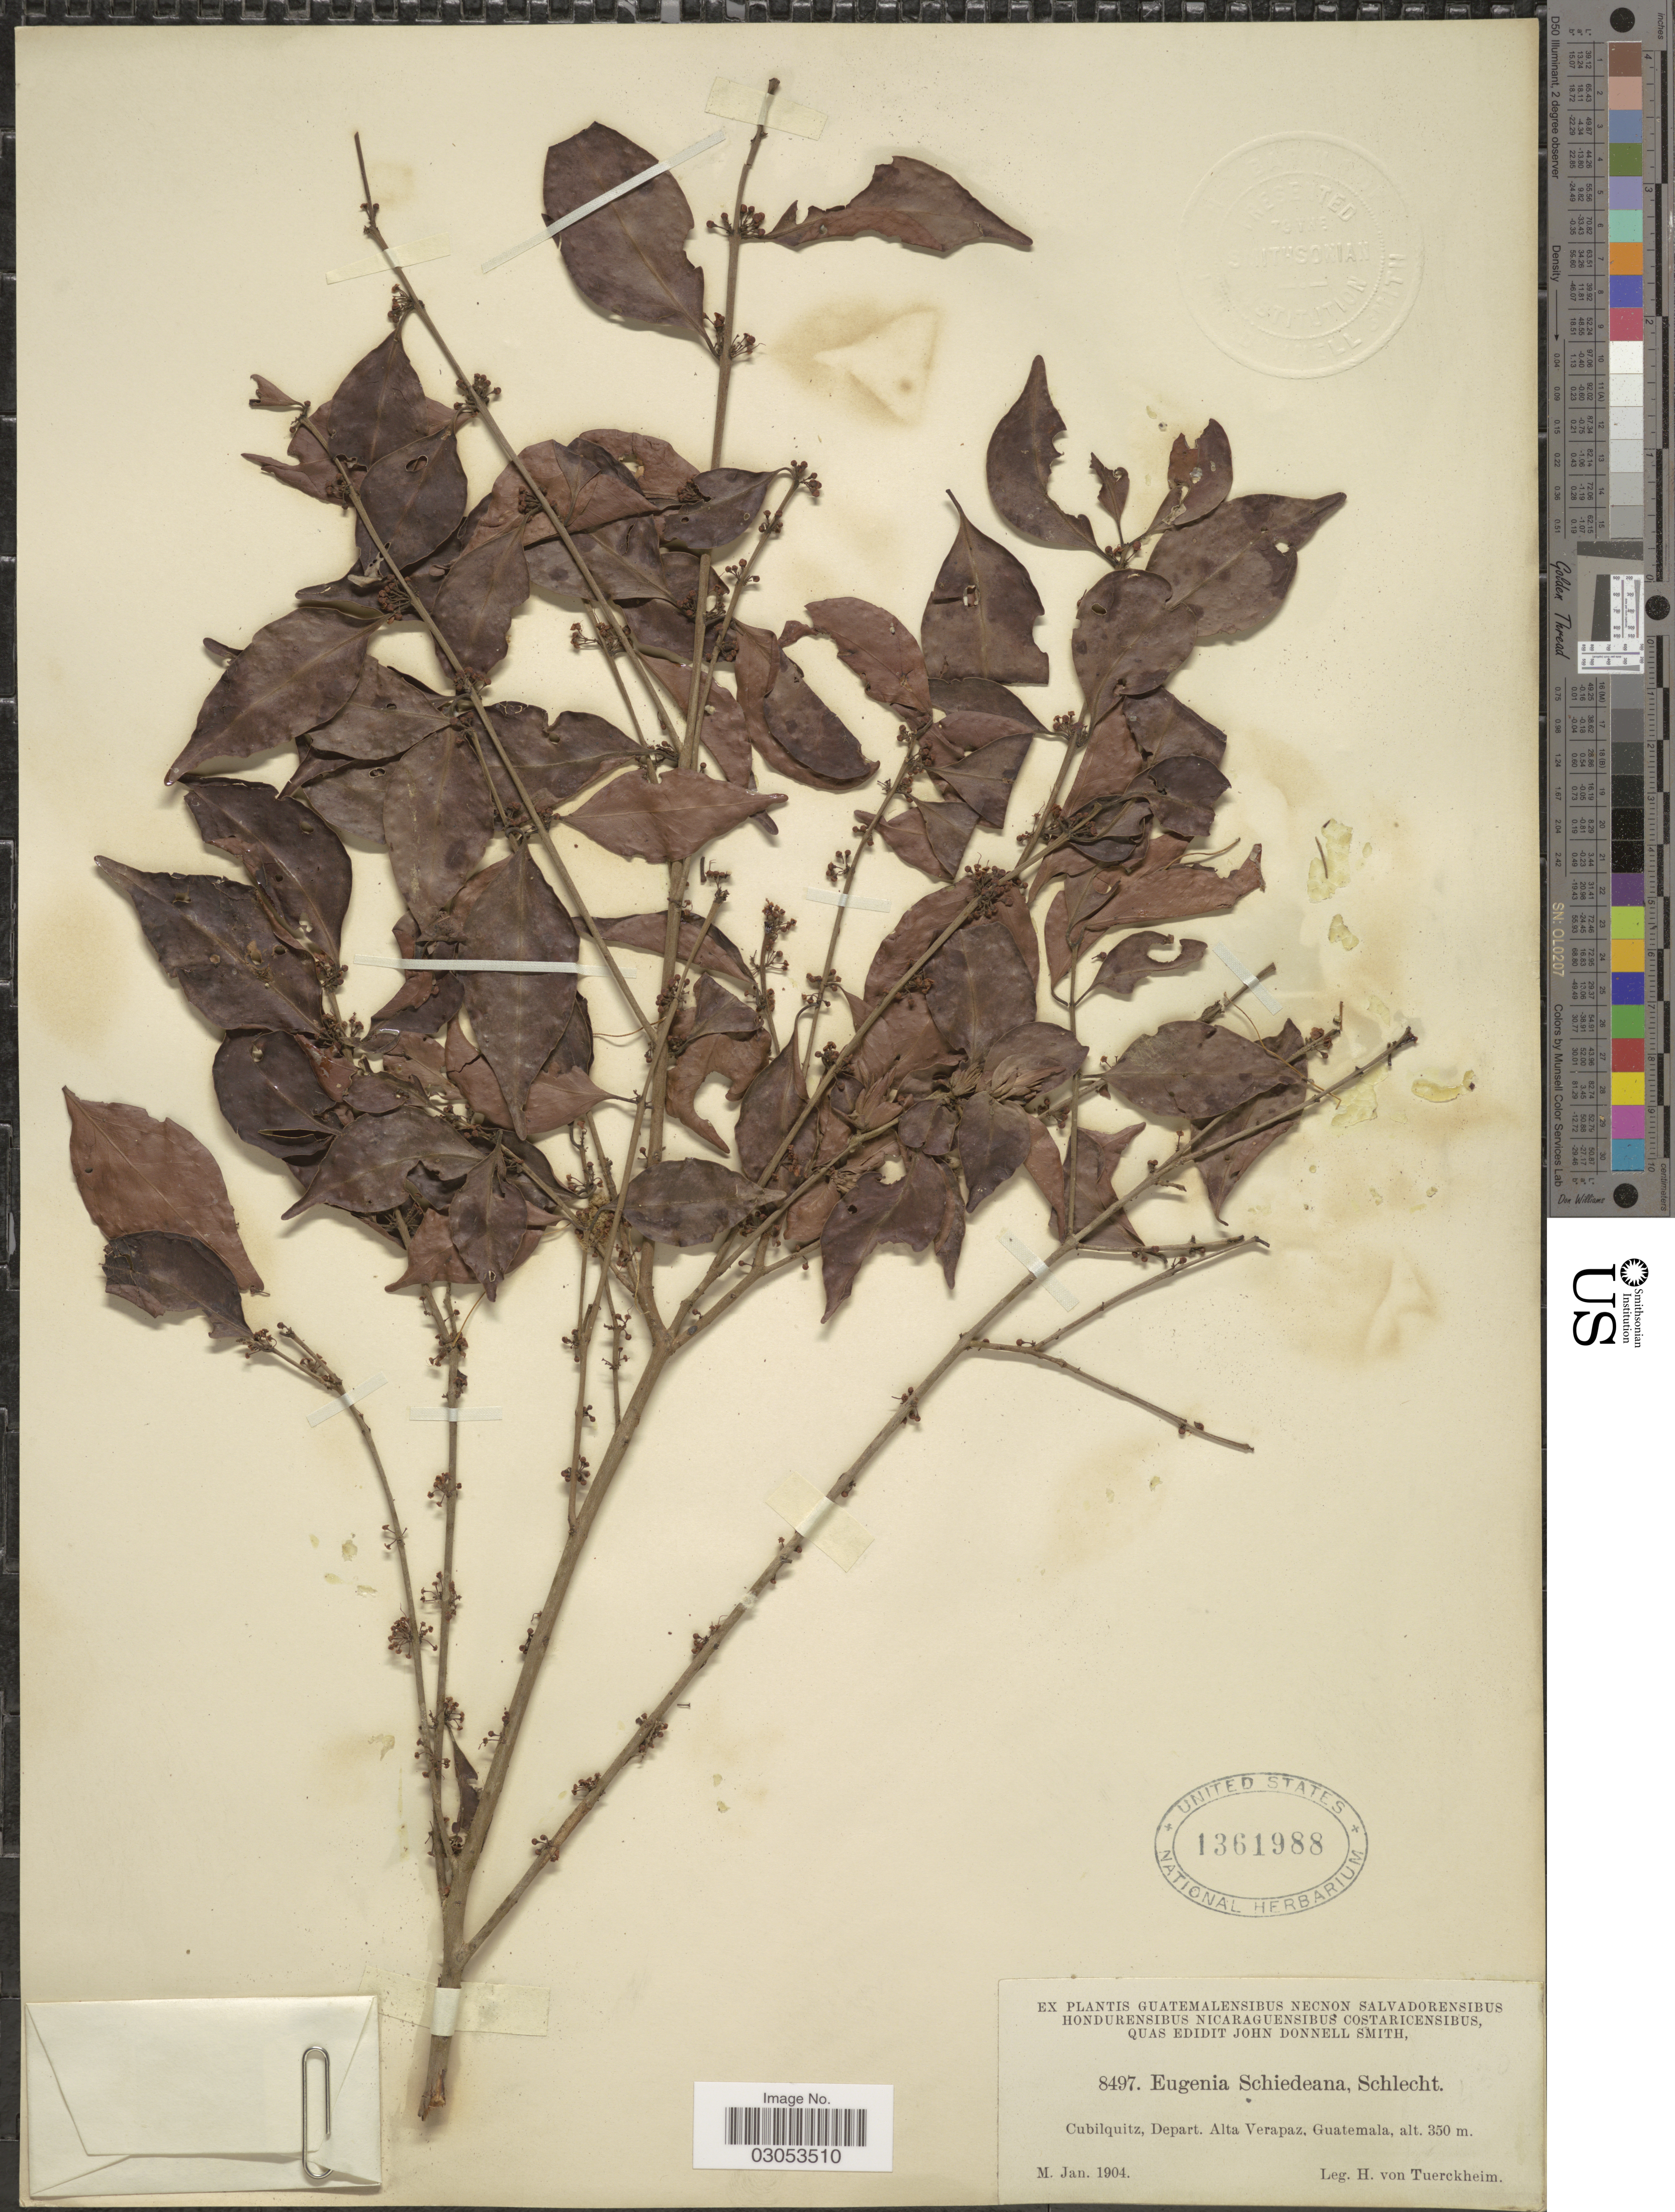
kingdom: Plantae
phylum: Tracheophyta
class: Magnoliopsida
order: Myrtales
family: Myrtaceae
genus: Eugenia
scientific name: Eugenia capuli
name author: (Schltdl. & Cham.) Hook. & Arn.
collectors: H. von Türckheim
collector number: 8497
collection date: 1904-01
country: Guatemala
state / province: Alta Verapaz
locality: Cubilquitz, Depart. Alta Verapaz.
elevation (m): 350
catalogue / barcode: US 1361988